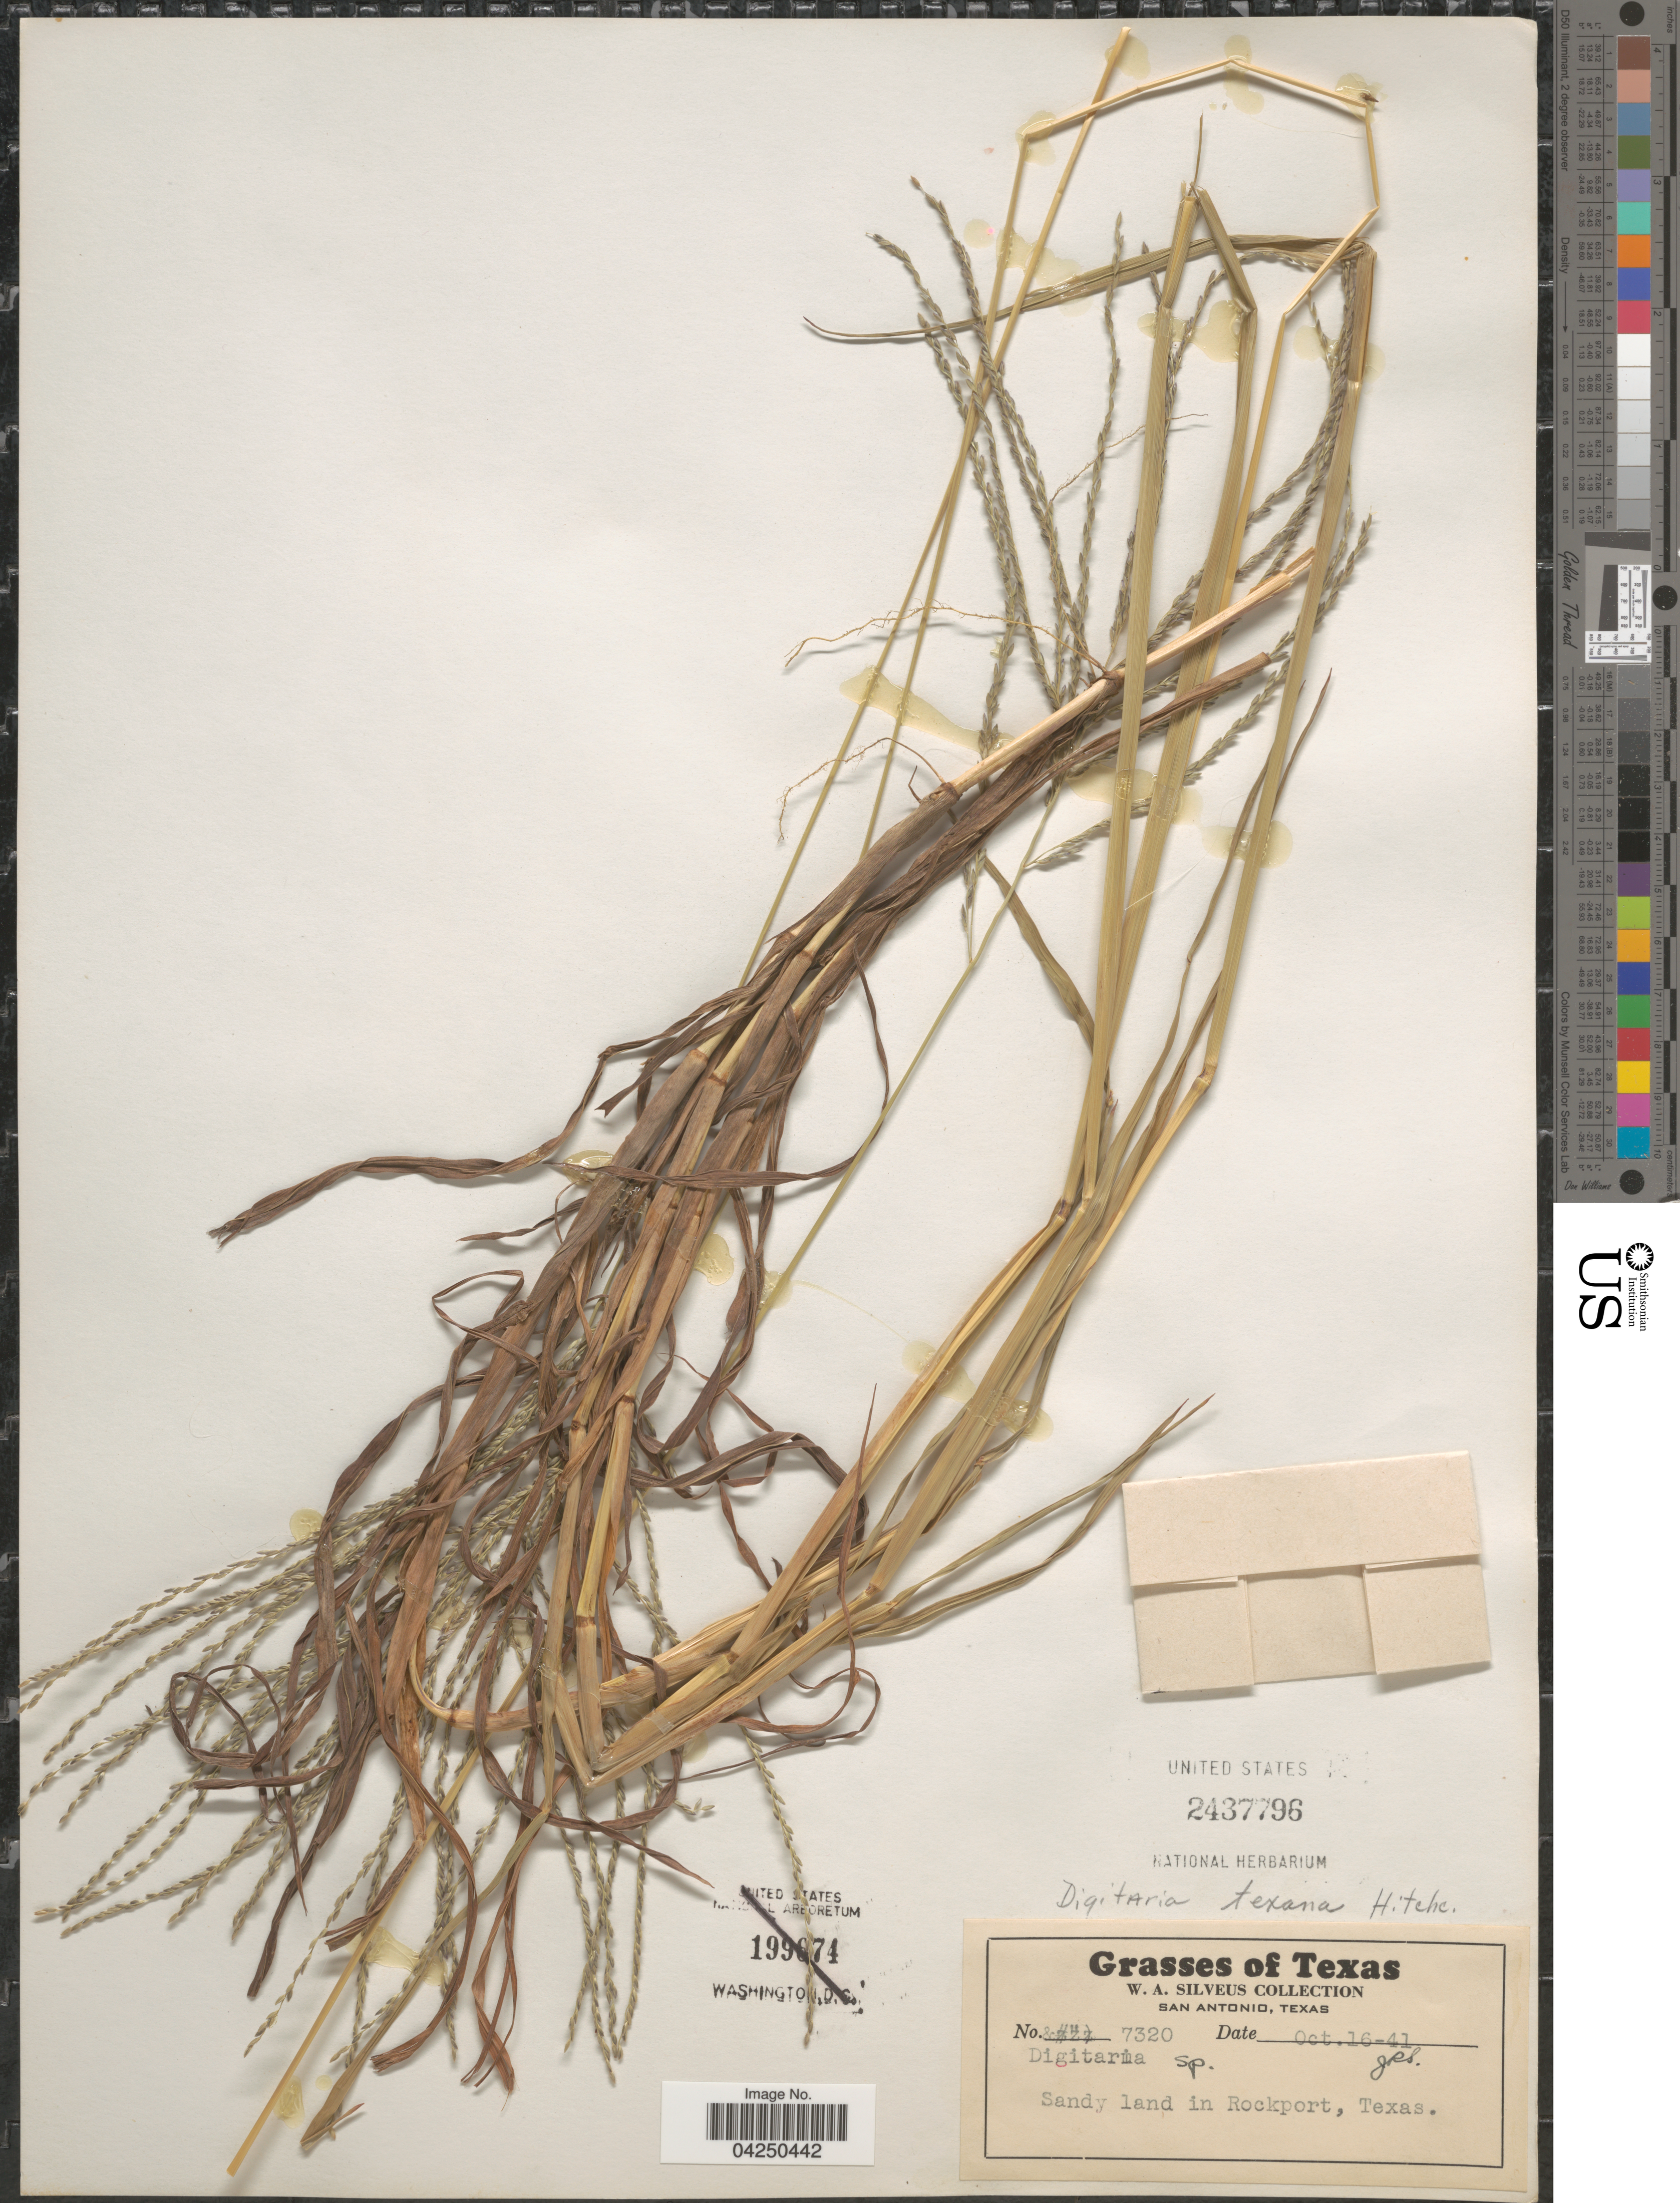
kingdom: Plantae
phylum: Tracheophyta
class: Liliopsida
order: Poales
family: Poaceae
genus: Digitaria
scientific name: Digitaria sp.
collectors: W. Silveus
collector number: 7320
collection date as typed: Transcribed d/m/y: 16/10/41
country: United States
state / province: Texas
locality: Sandy land in Rockport.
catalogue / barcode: US 2437796